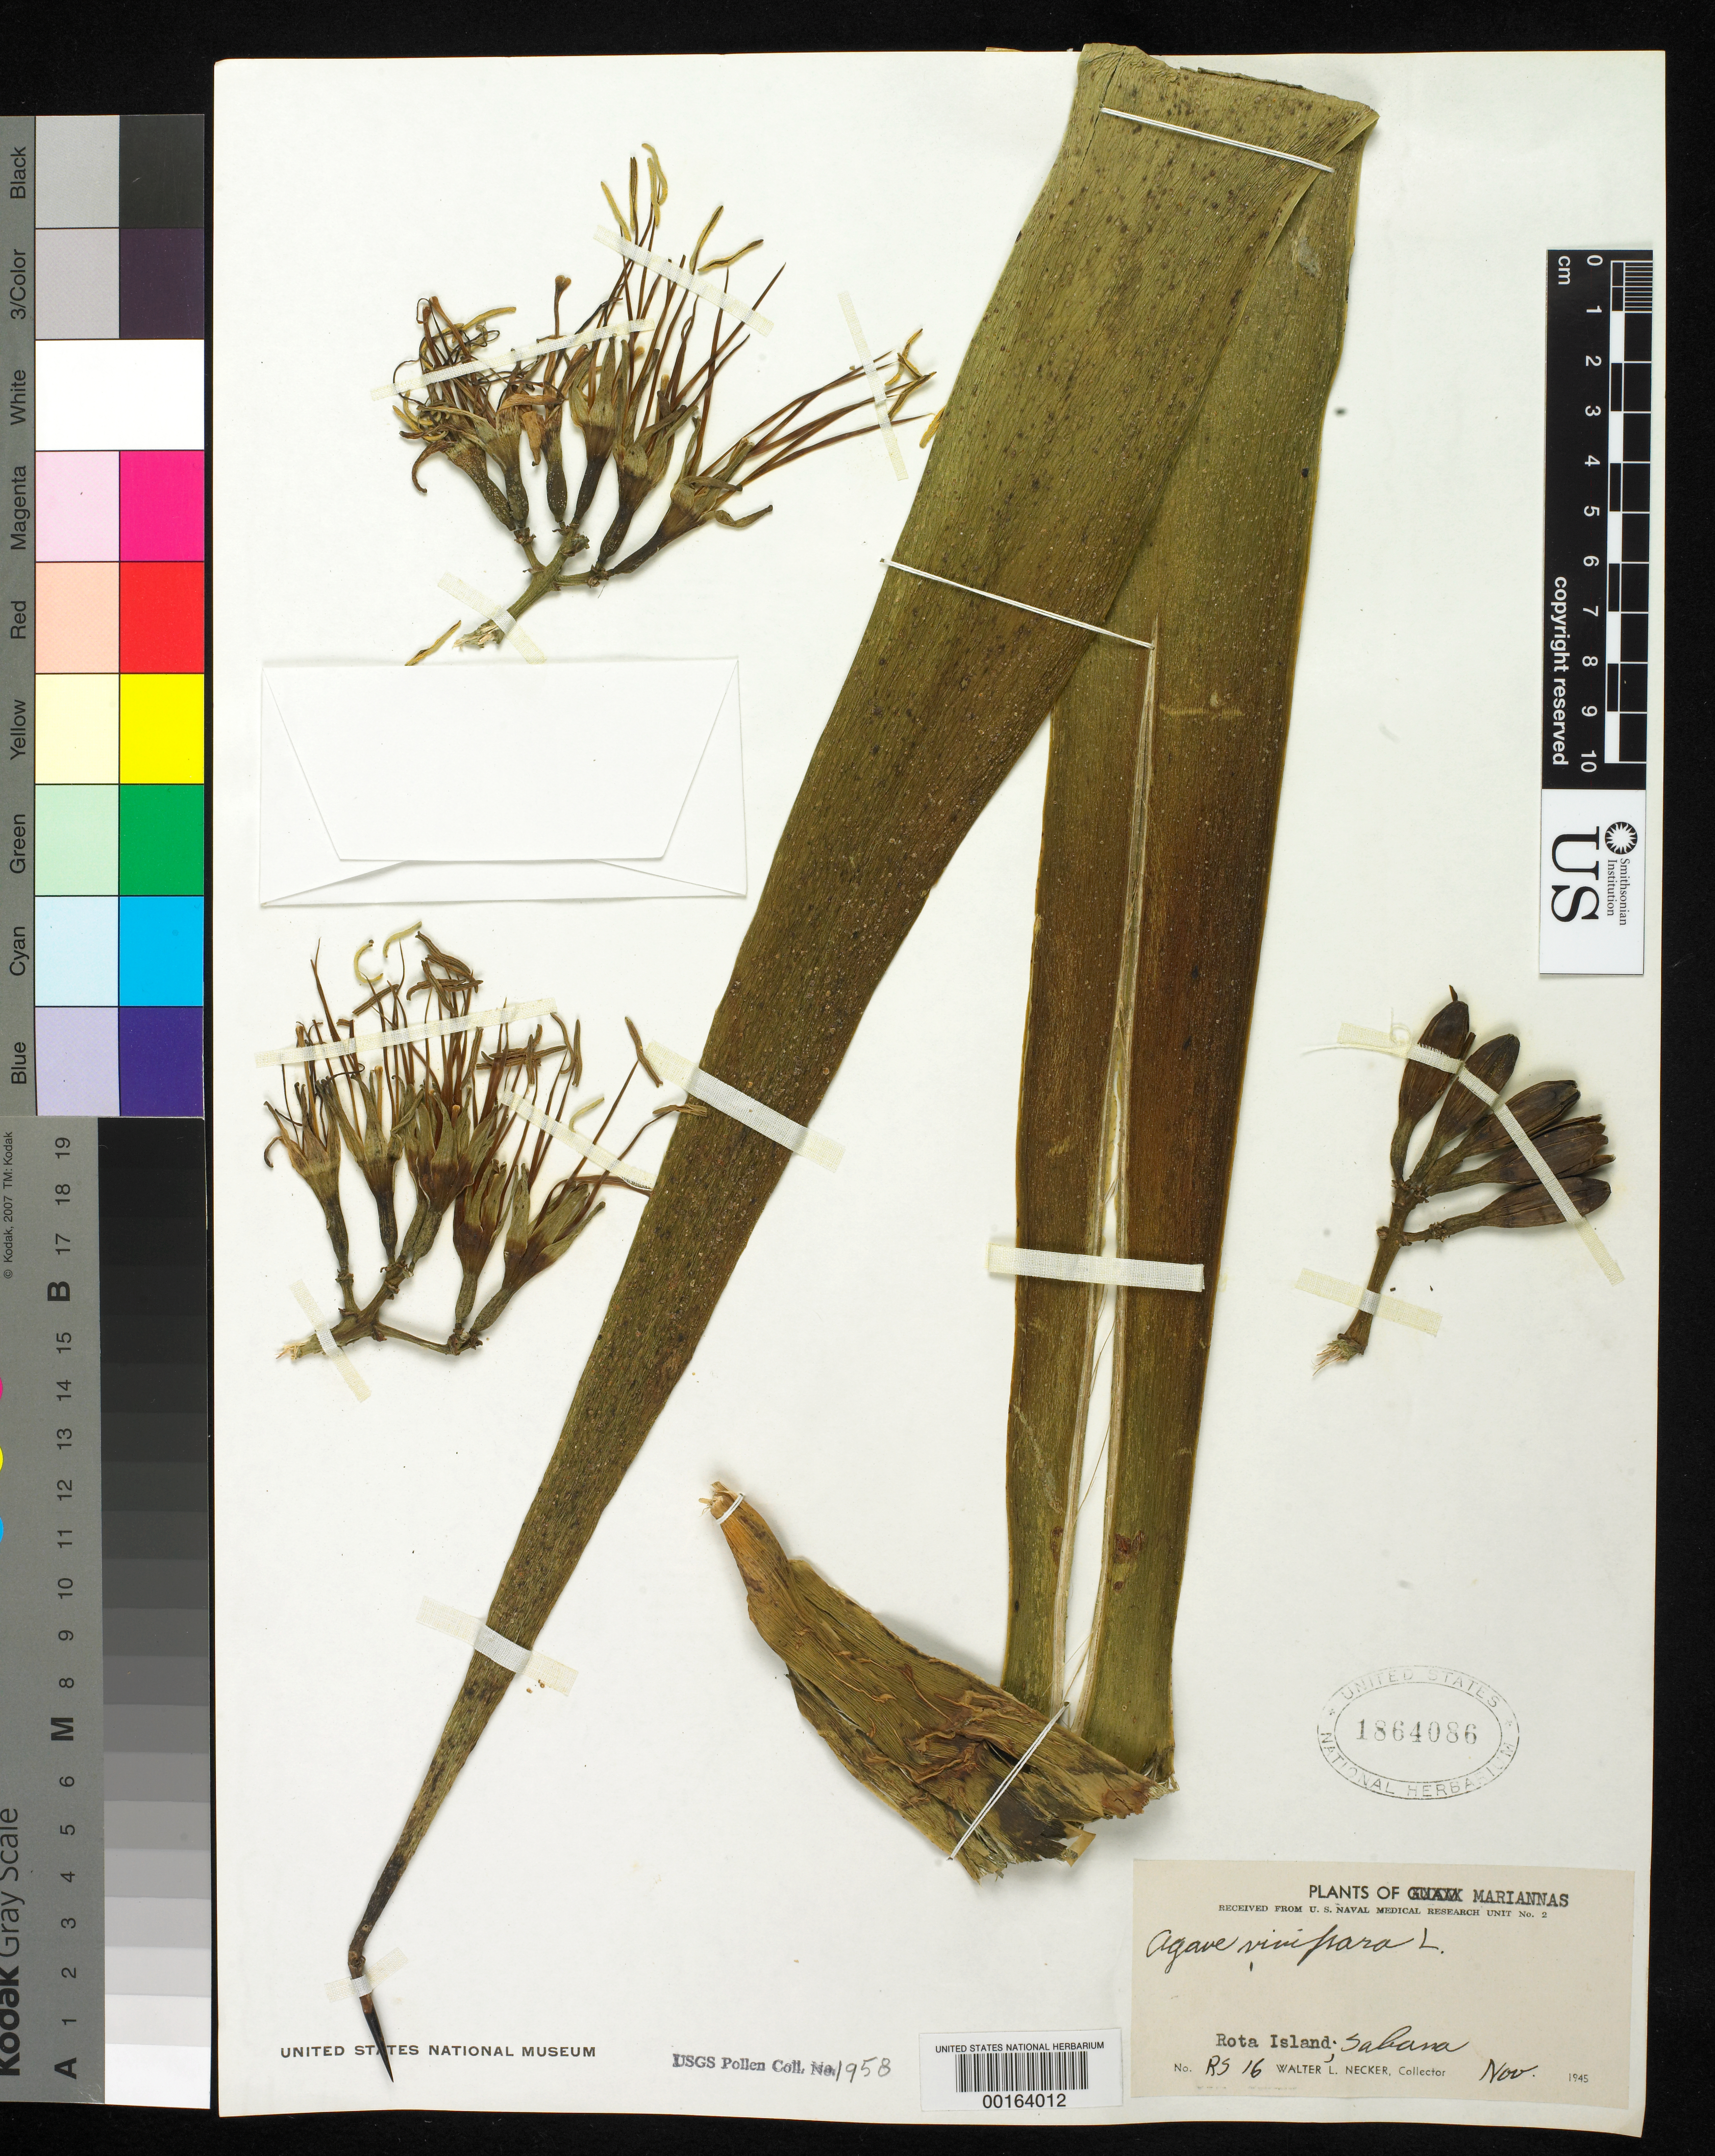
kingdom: Plantae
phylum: Tracheophyta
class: Liliopsida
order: Asparagales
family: Asparagaceae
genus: Agave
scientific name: Agave vivipara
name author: L.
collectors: W. L. Necker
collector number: Rs16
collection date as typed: Nov 1945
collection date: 1945-11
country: Northern Mariana Islands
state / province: Rota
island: Rota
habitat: Savanna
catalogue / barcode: US 1864086